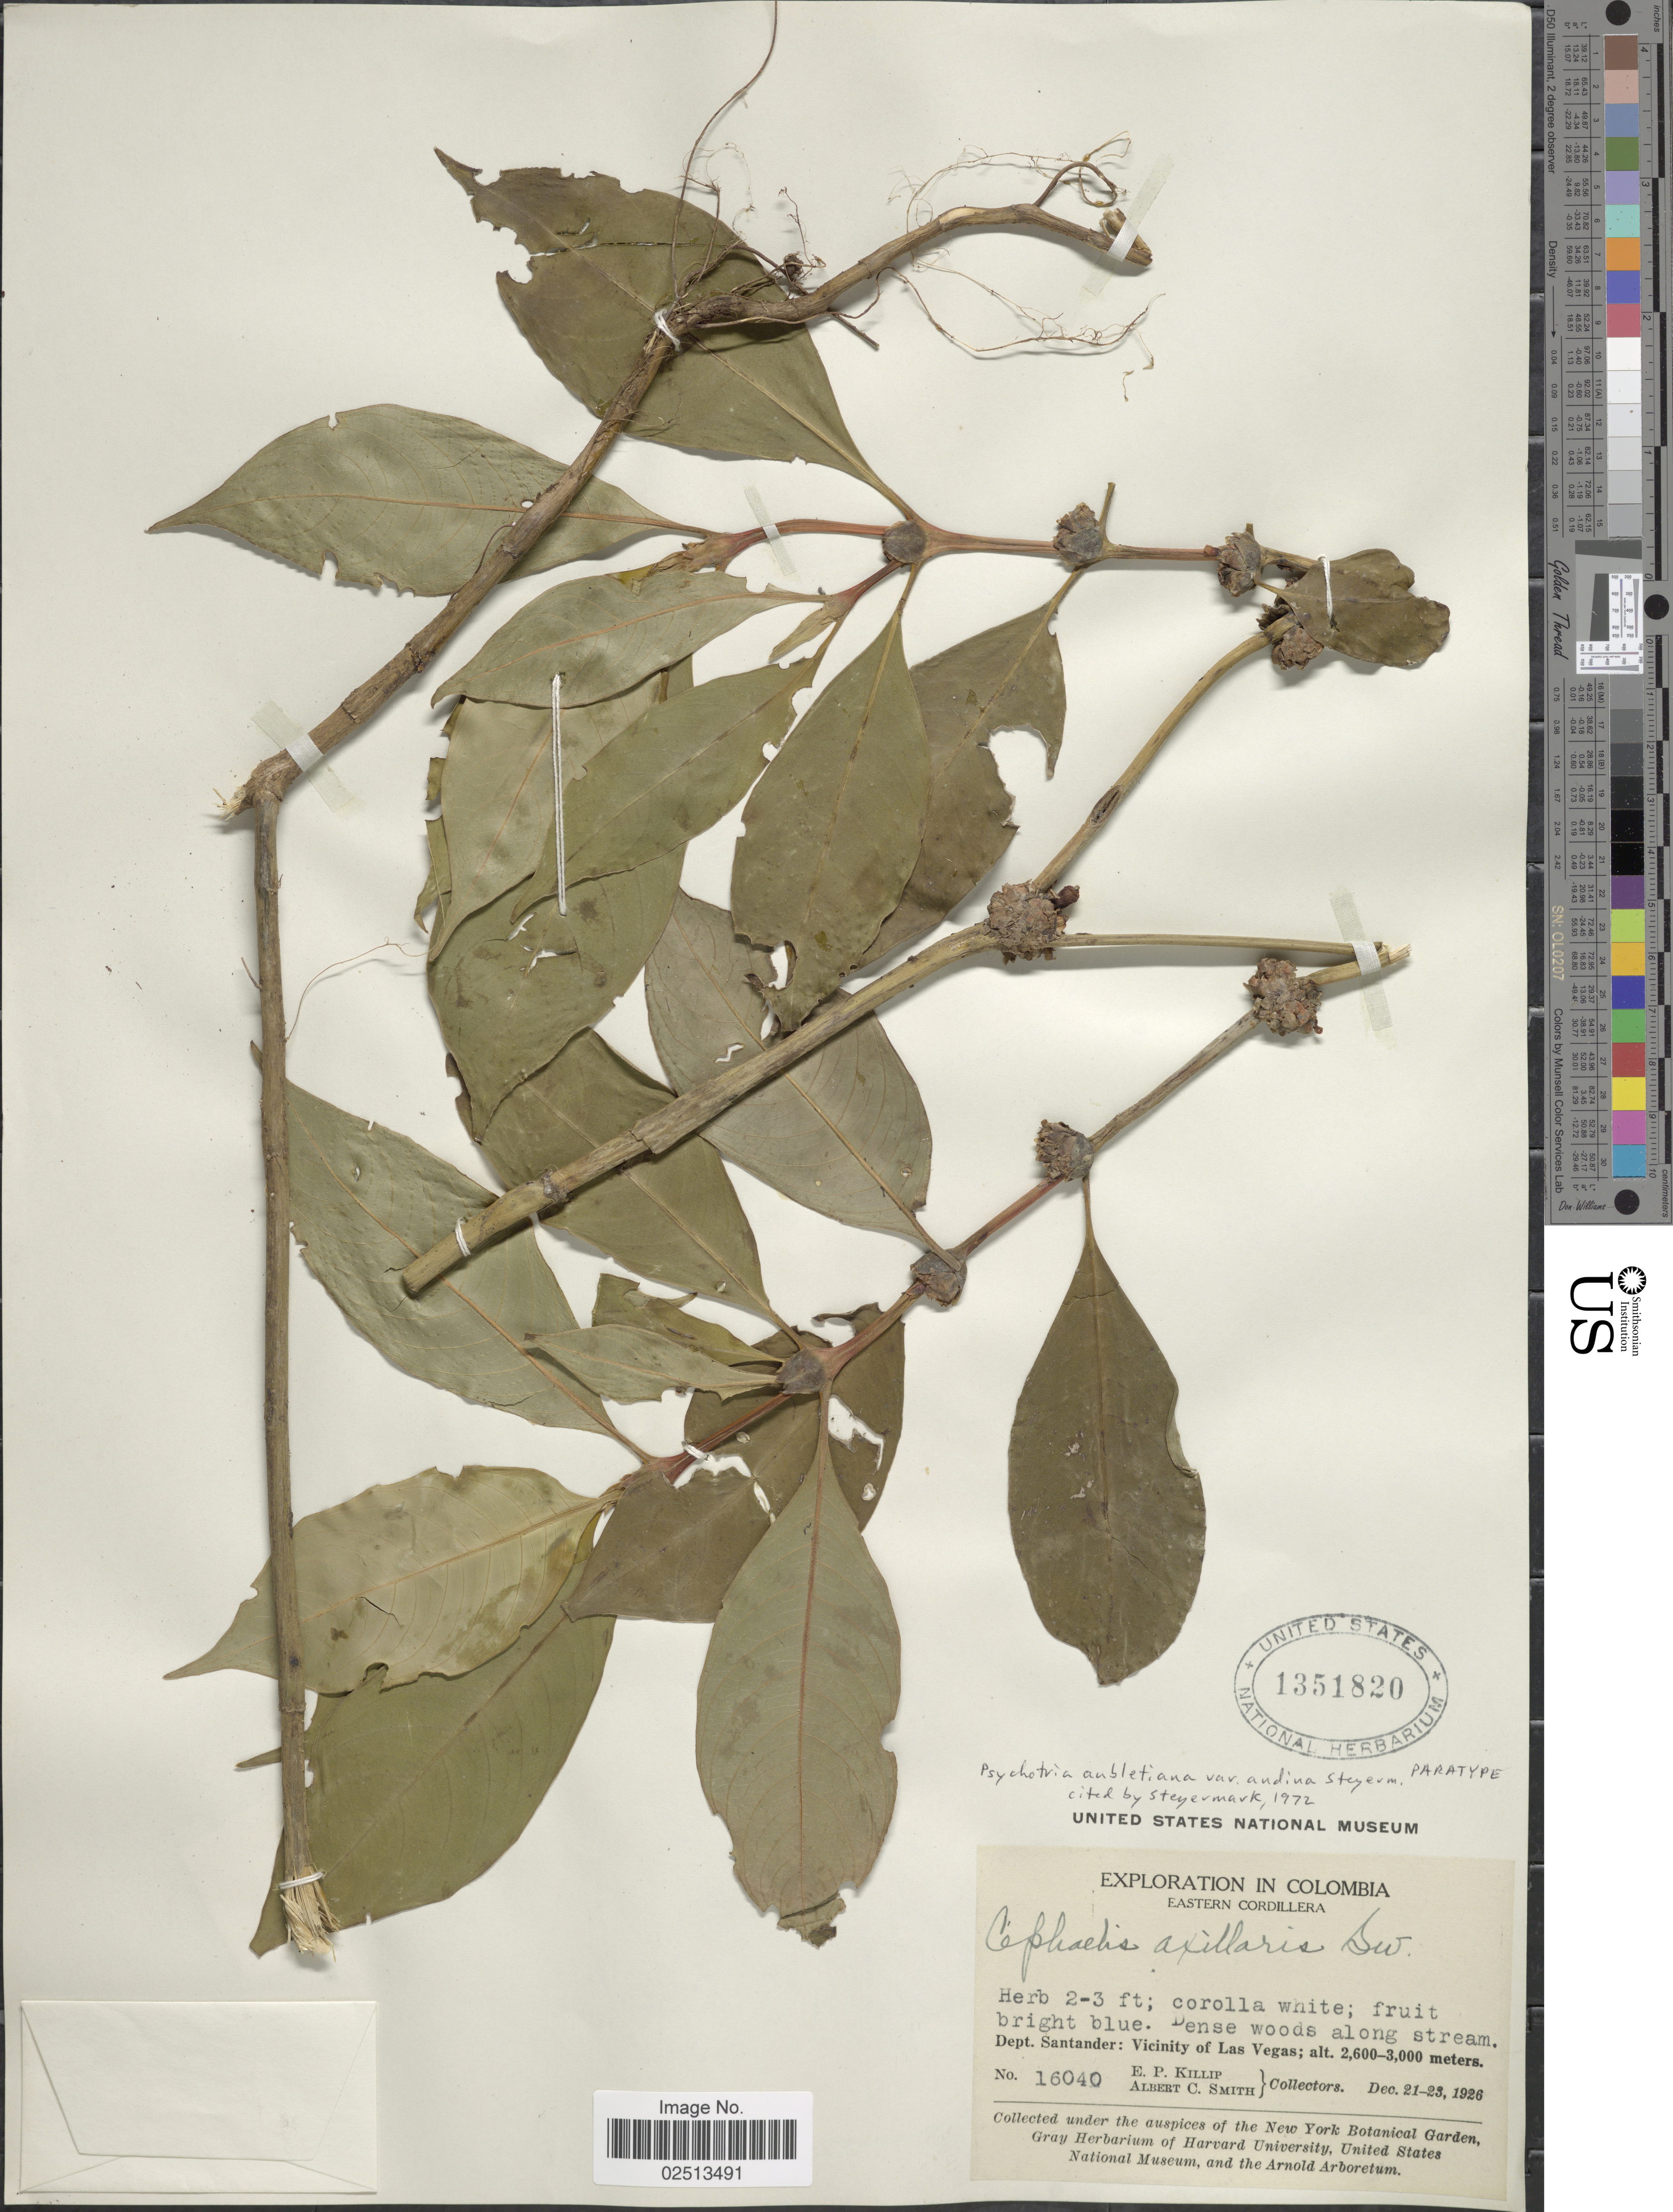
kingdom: Plantae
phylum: Tracheophyta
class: Magnoliopsida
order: Gentianales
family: Rubiaceae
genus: Psychotria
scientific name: Psychotria aubletiana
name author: Steyerm.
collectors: E. P. Killip & A. C. Smith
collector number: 16040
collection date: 1926-12-21/1926-12-23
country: Colombia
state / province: Santander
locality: Eastern Cordillera, Dense woods along stream, Dept. Santander: Vicinity of Las Vegas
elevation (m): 2600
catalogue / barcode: US 1351820